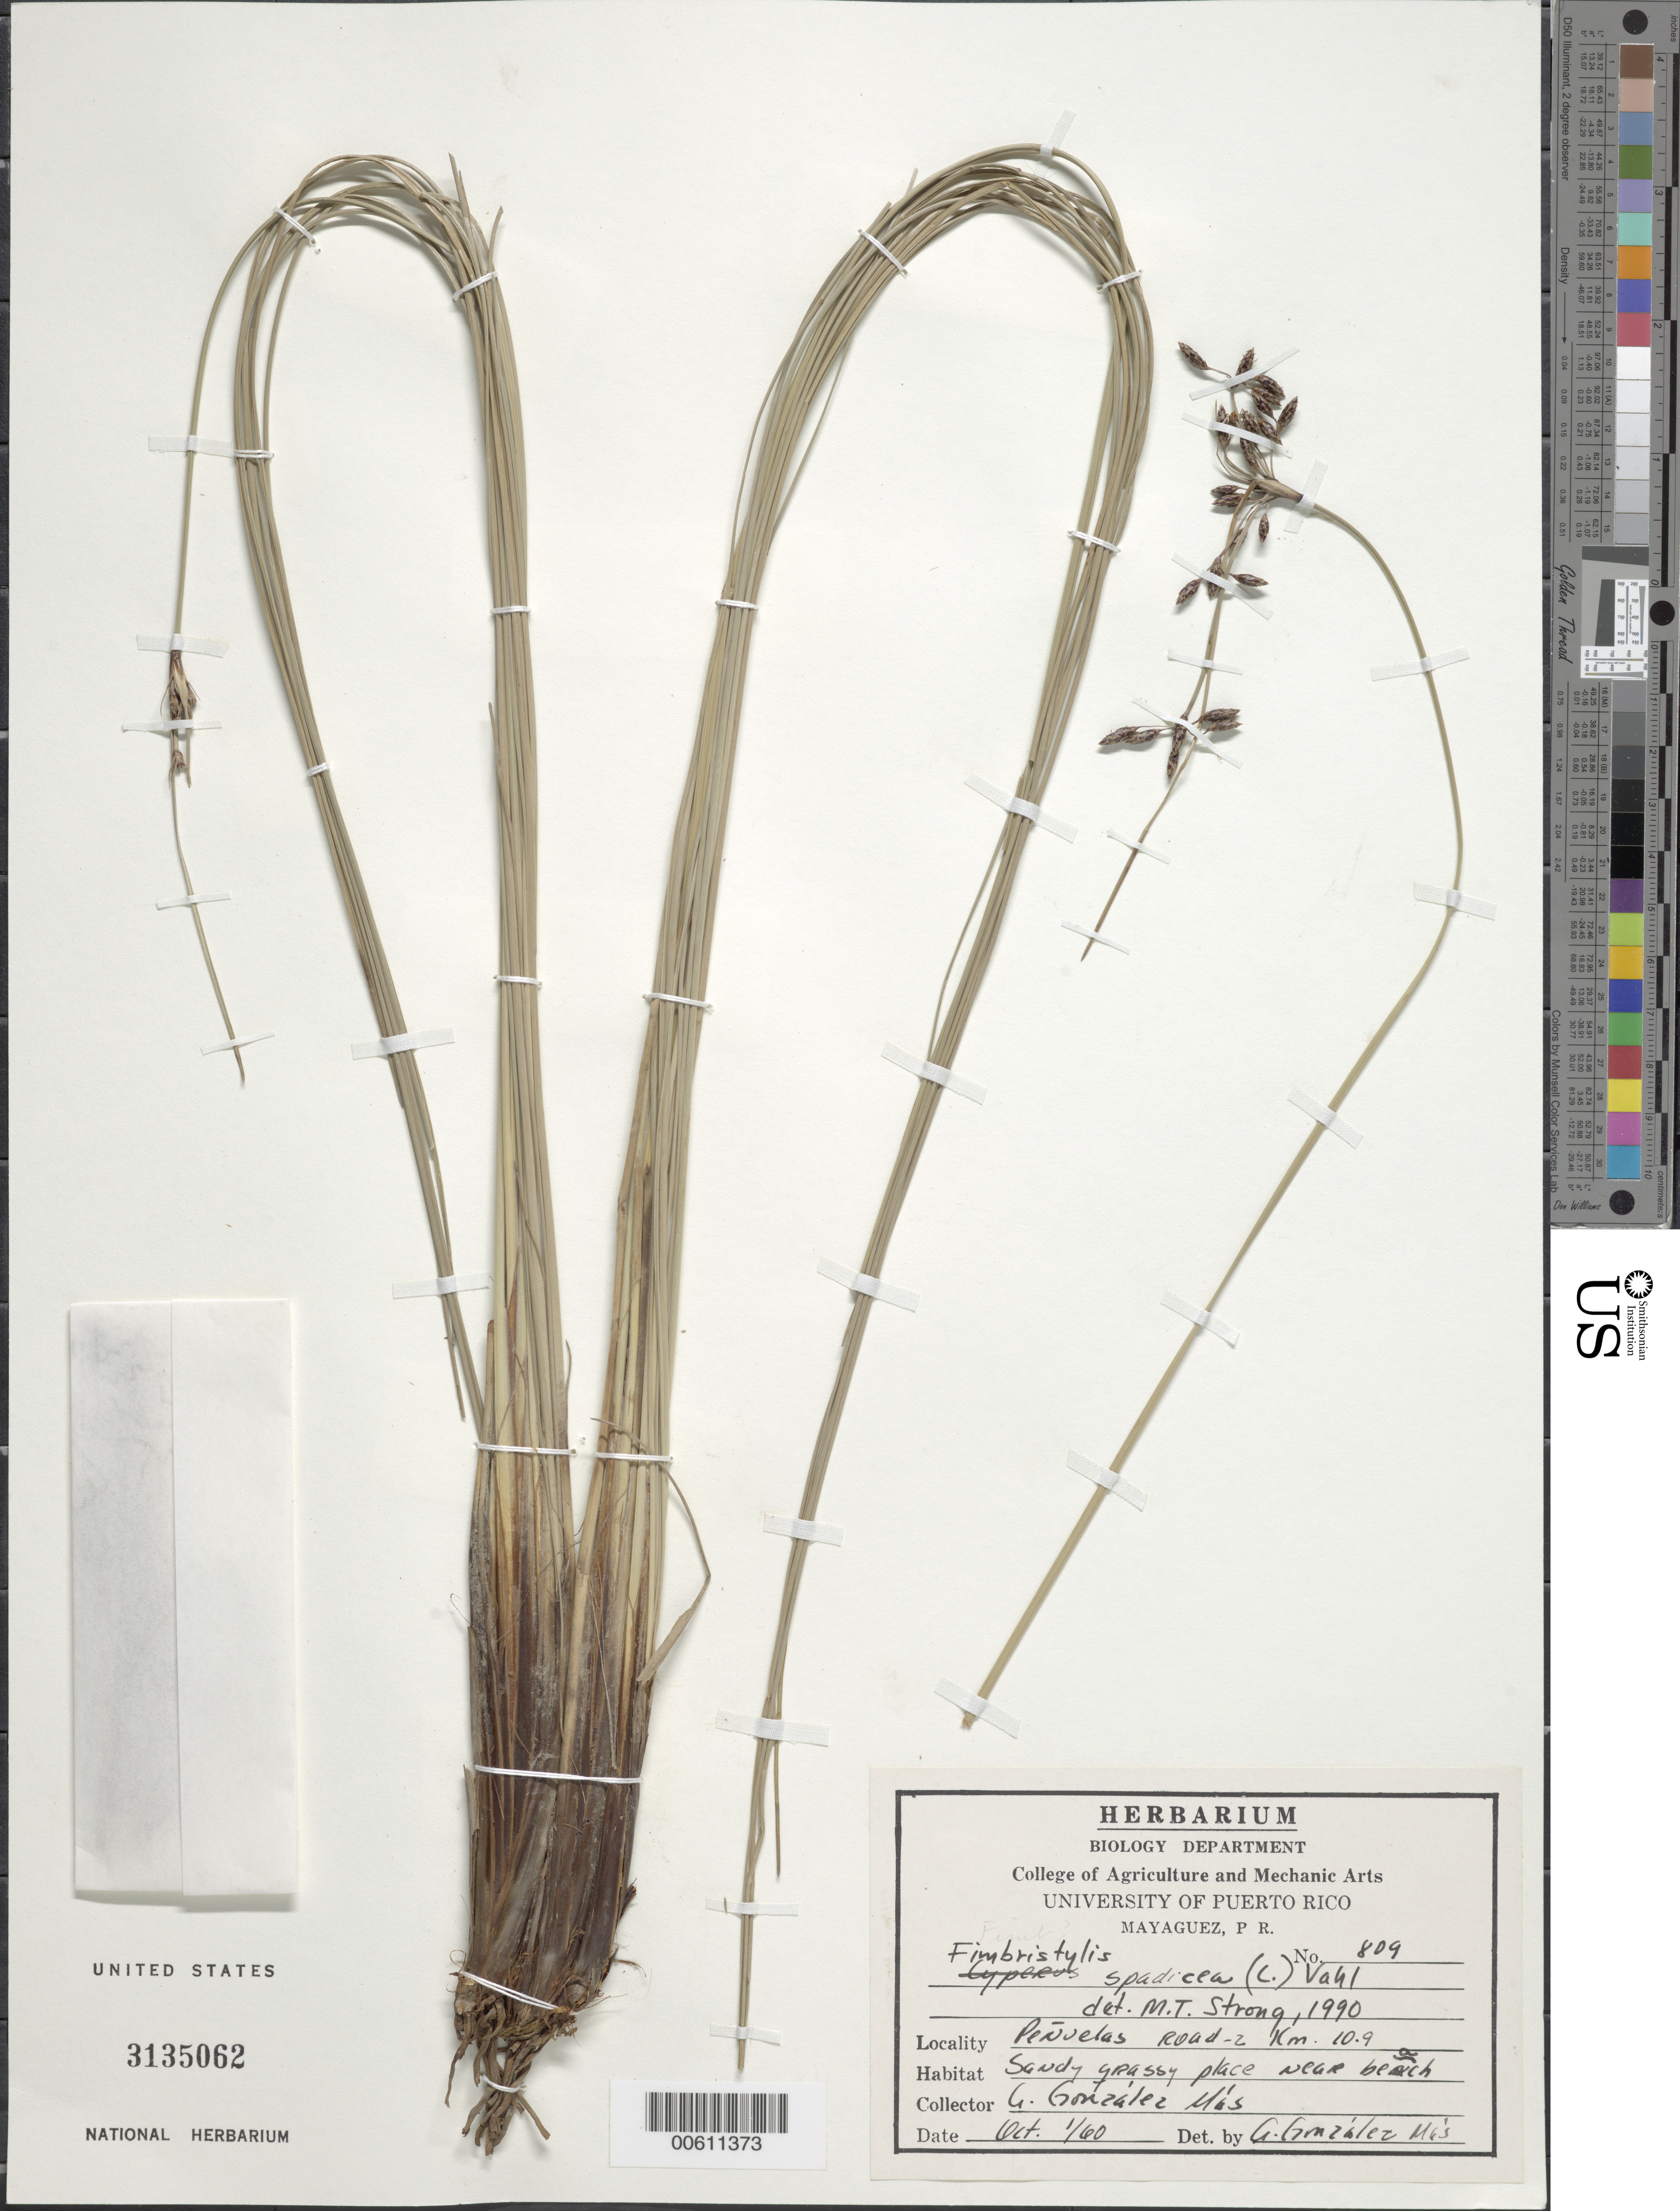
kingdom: Plantae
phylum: Tracheophyta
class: Liliopsida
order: Poales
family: Cyperaceae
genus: Fimbristylis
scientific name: Fimbristylis spadicea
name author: (L.) Vahl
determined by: Strong, M. T., (US), Smithsonian Institution - National Museum of Natural History (UNITED STATES)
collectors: A. González Más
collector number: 809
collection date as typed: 01 Oct 1960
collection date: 1960-10-01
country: Puerto Rico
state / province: Peñuelas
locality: Peñuelas: Rd. 2, km 10.9.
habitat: Sandy grassy place near beach.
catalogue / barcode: US 3135062